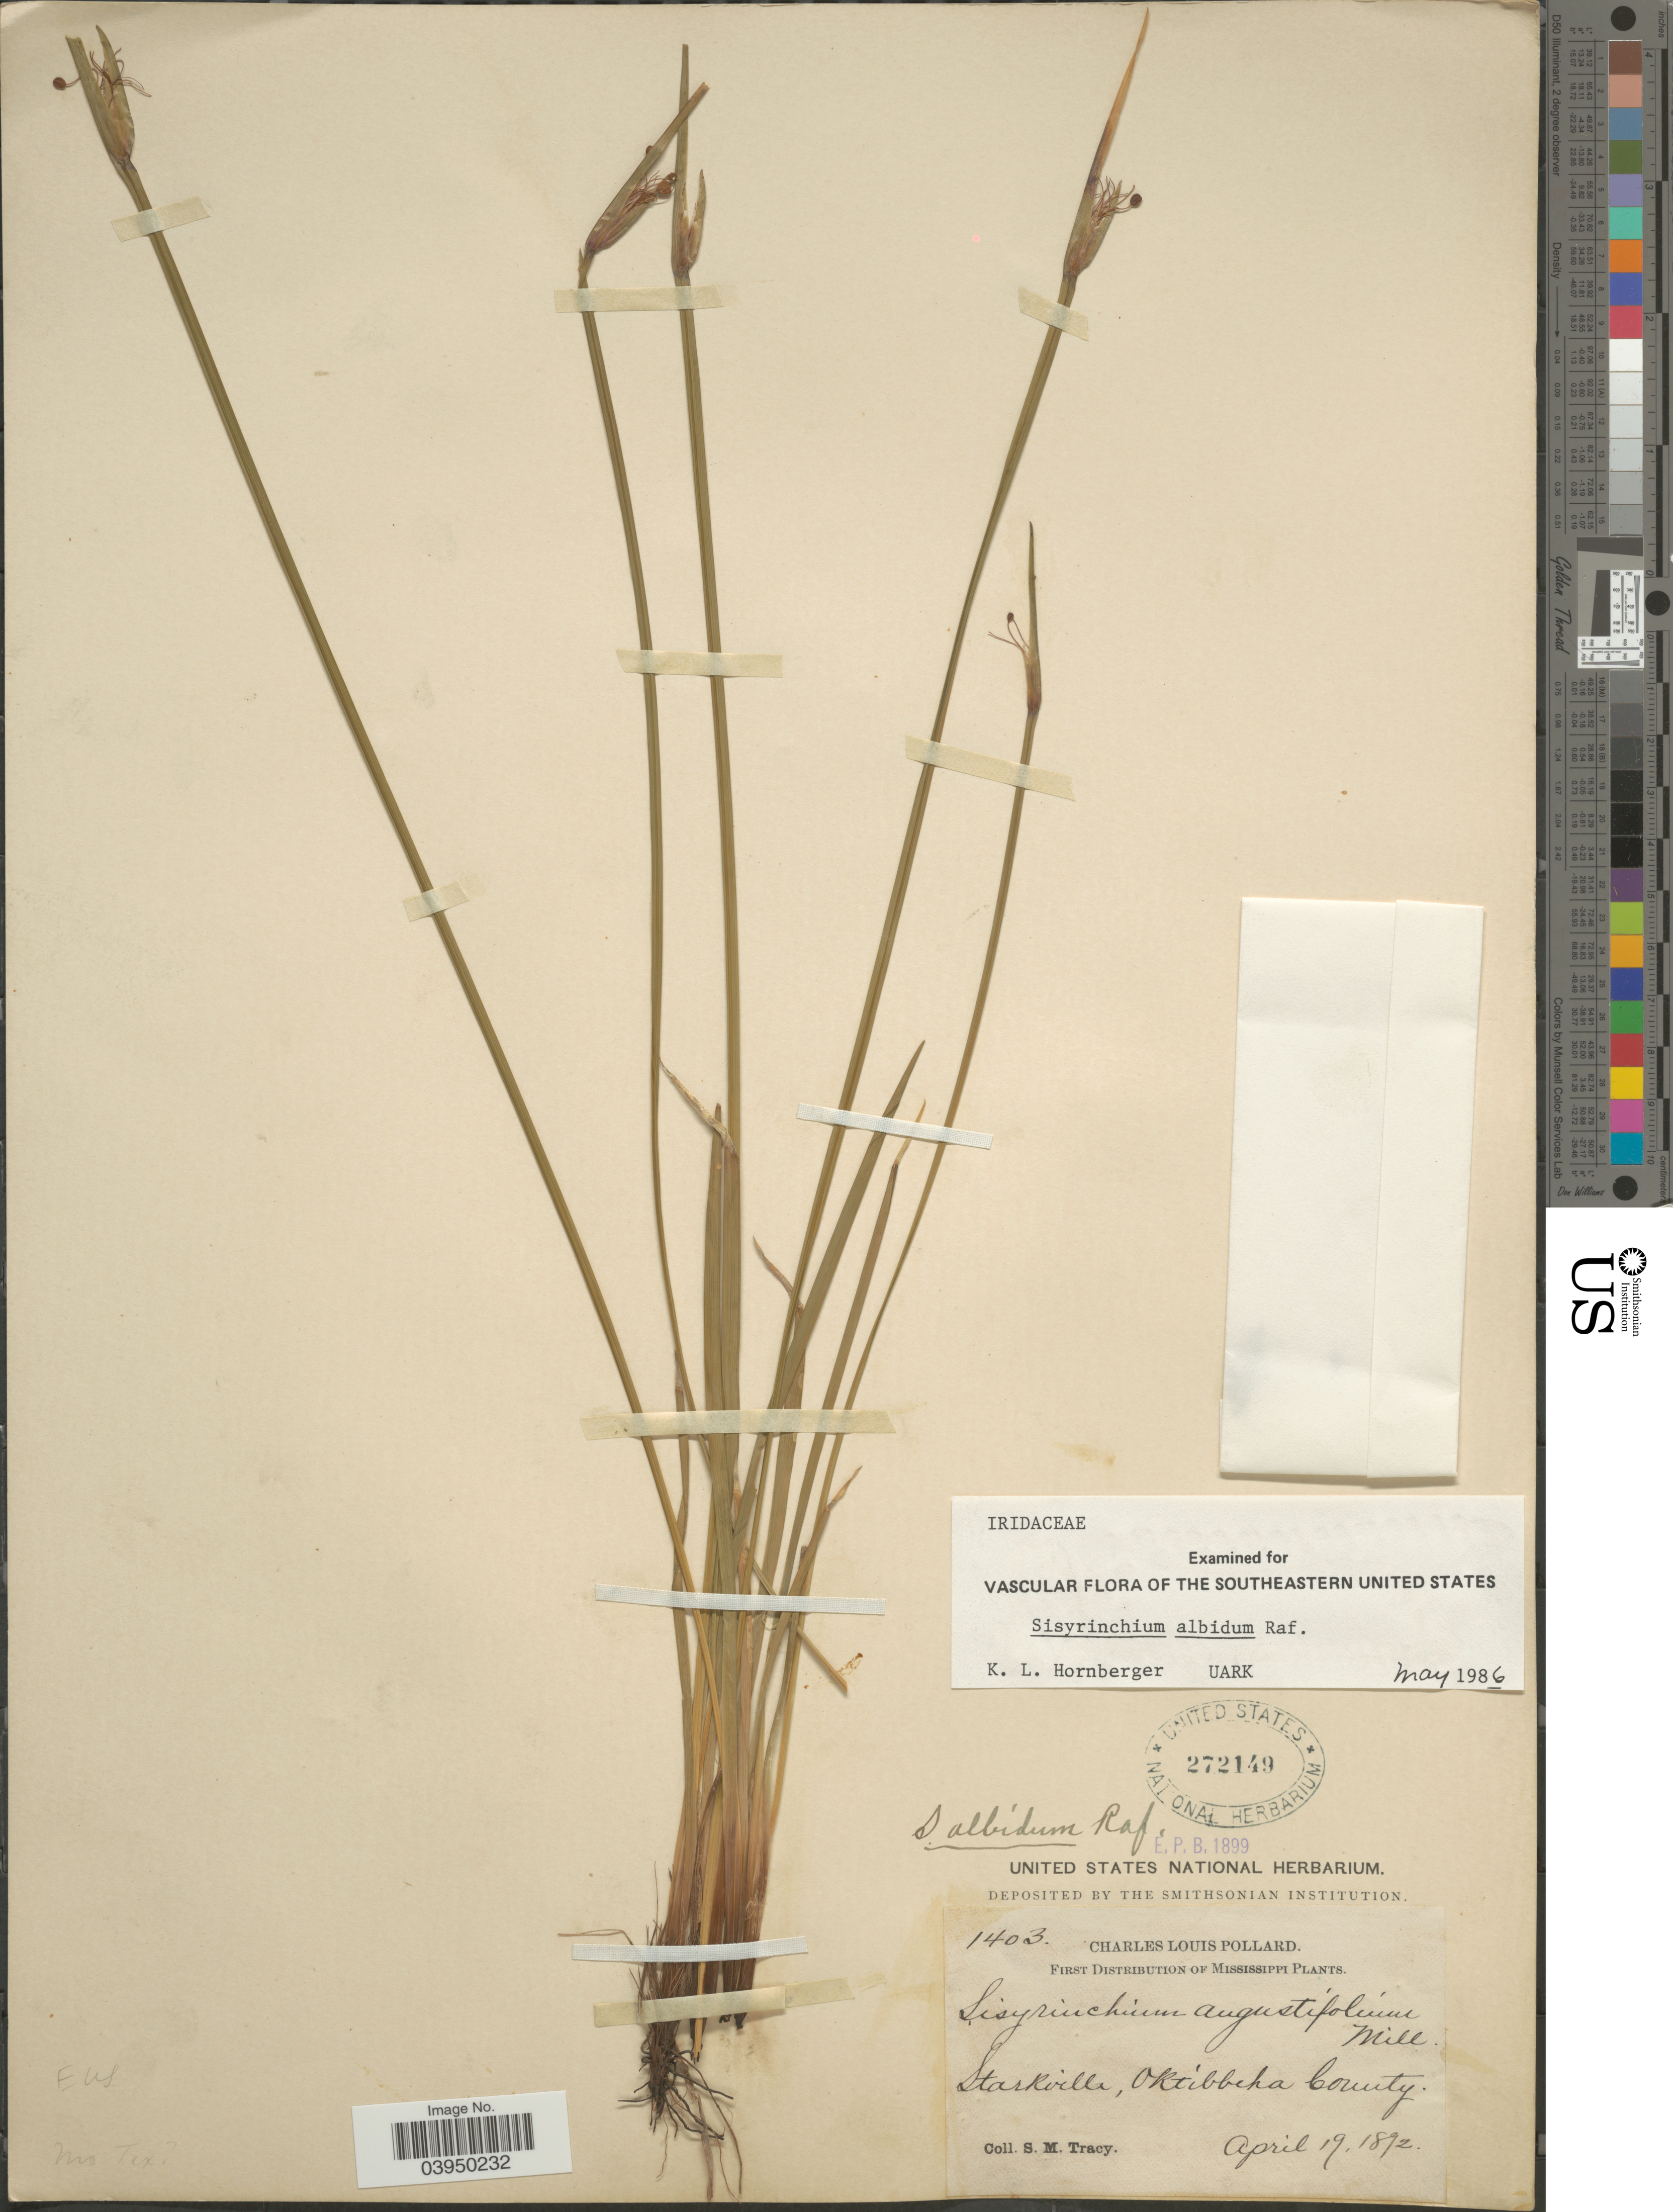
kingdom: Plantae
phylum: Tracheophyta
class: Liliopsida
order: Asparagales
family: Iridaceae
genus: Sisyrinchium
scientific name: Sisyrinchium albidum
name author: Raf.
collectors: S. M. Tracy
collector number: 1403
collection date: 1892-04-19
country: United States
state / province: Mississippi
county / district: Oktibbeha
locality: Starkville, Oktibbeka County.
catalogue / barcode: US 272149